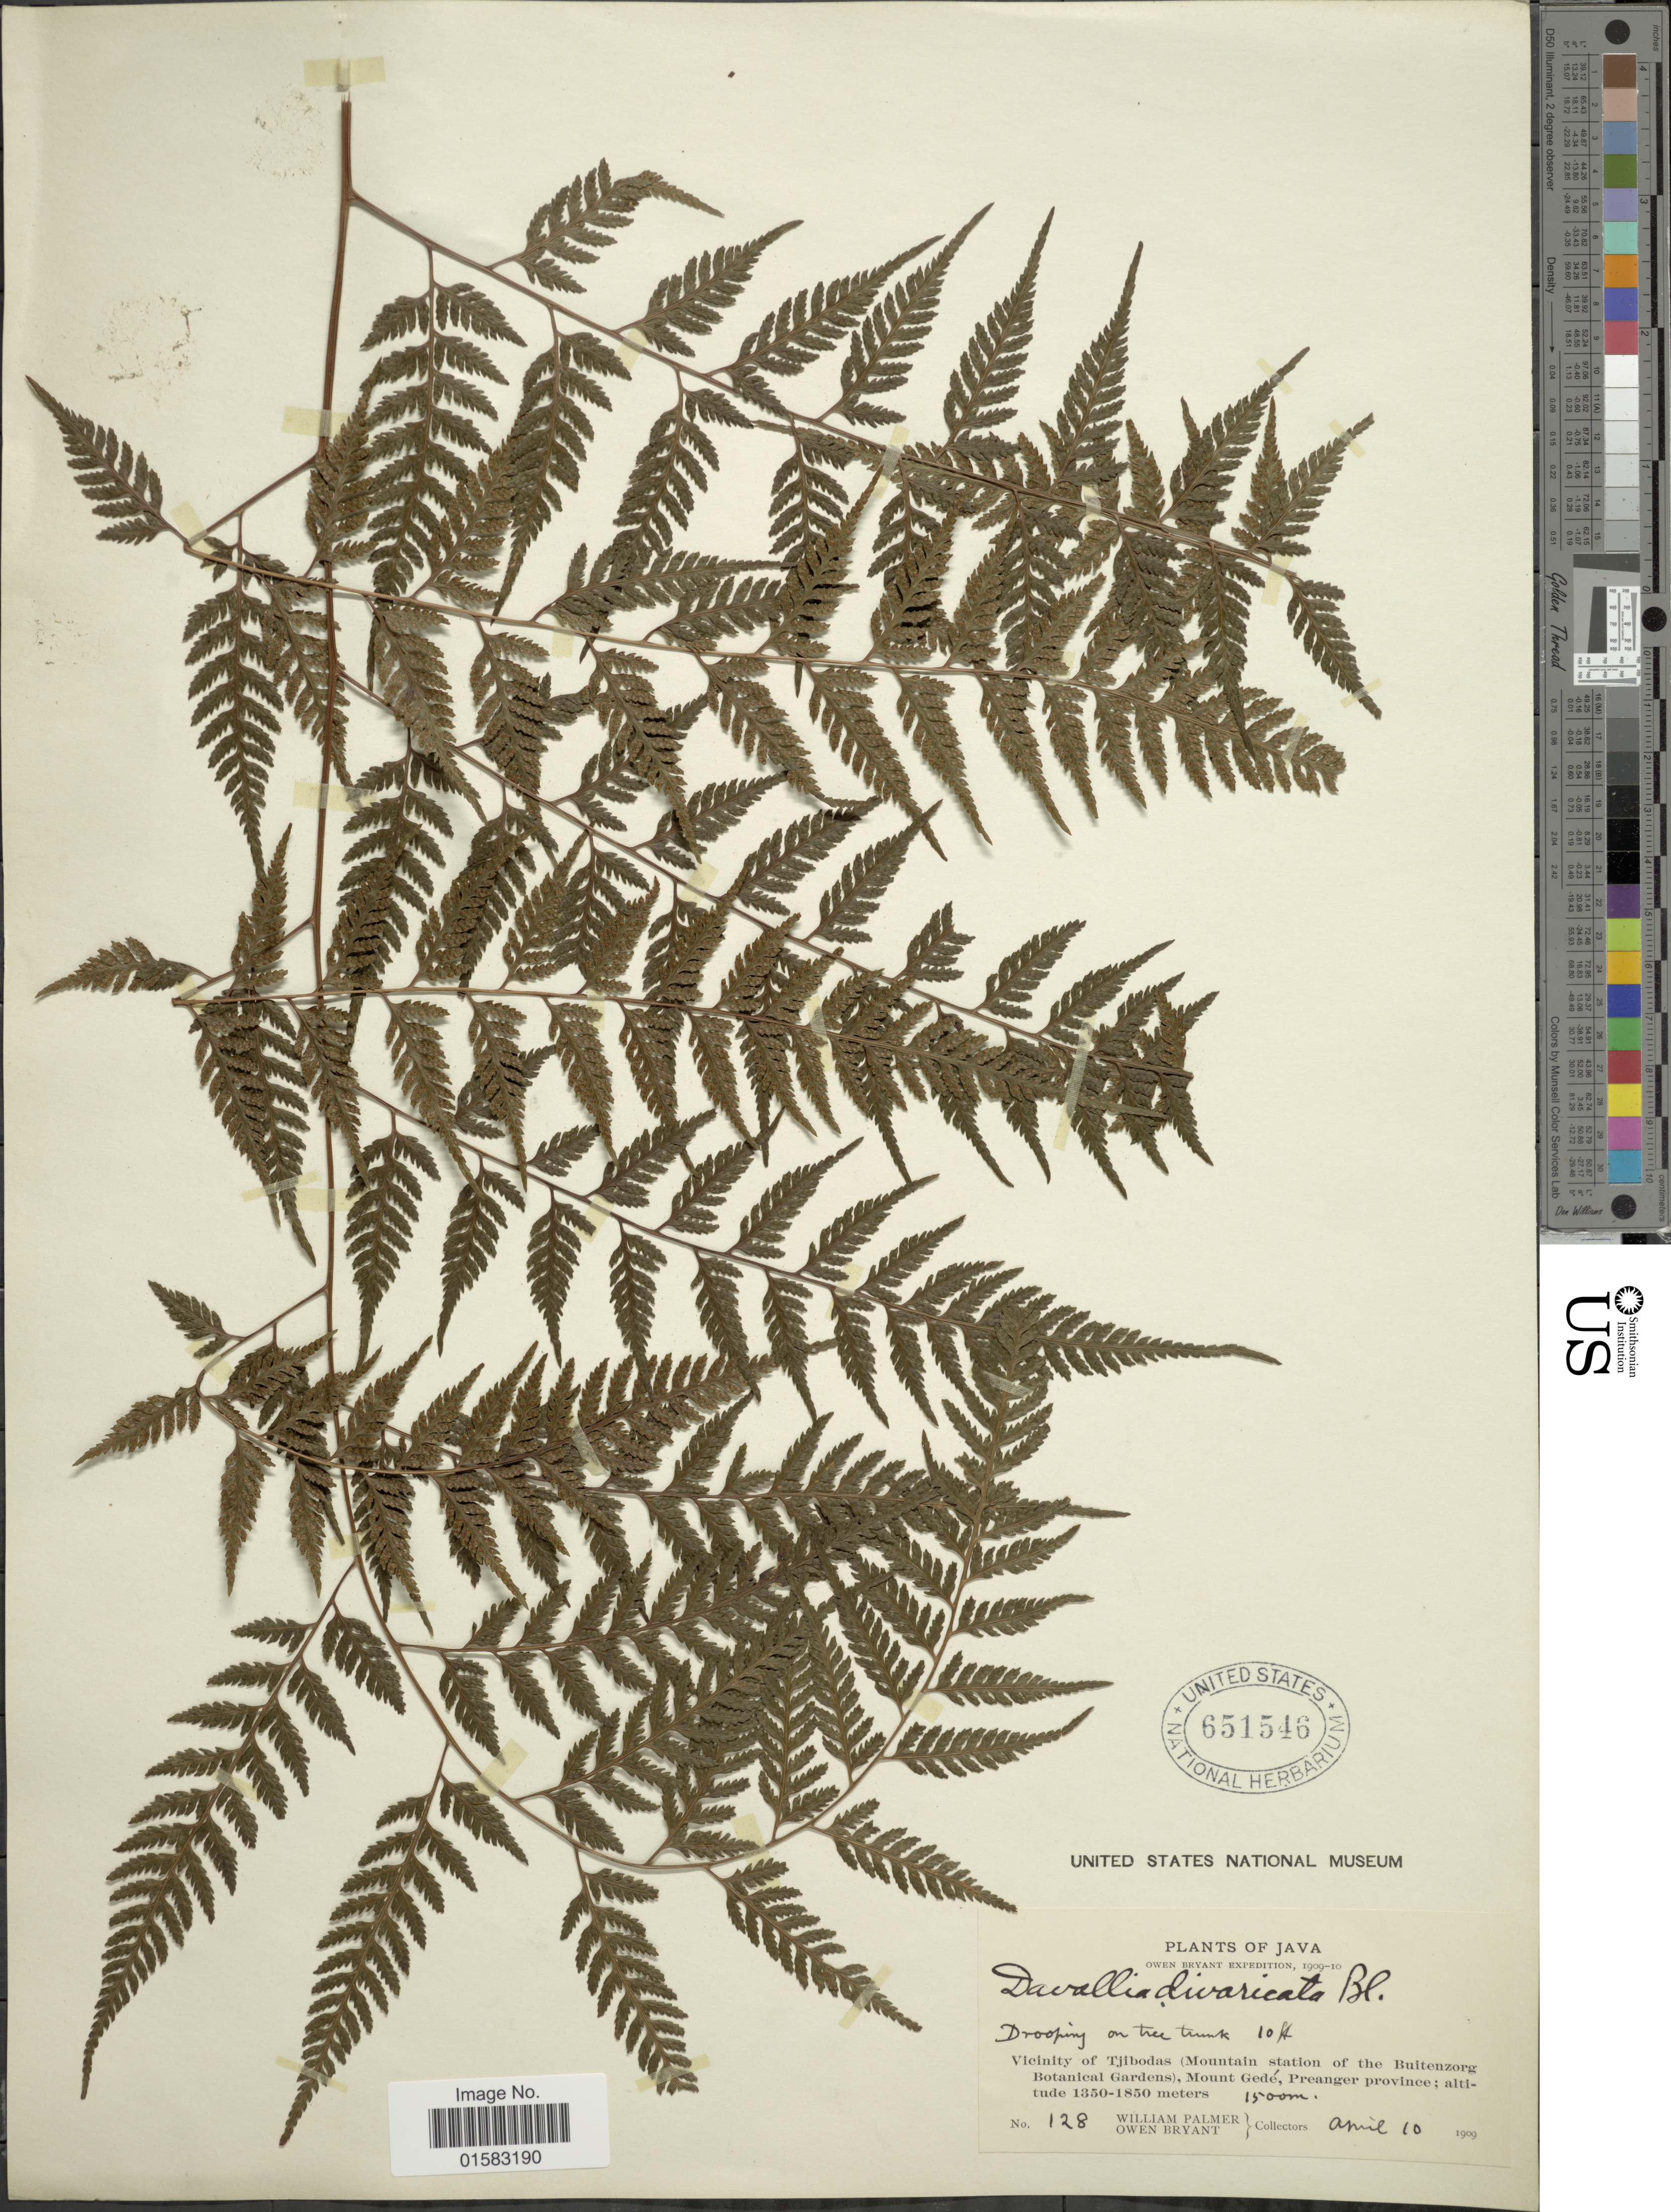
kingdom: Plantae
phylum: Tracheophyta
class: Polypodiopsida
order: Polypodiales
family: Davalliaceae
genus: Davallia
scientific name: Davallia divaricata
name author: Blume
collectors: W. Palmer & O. Bryant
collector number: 128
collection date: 1909-04-10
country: Indonesia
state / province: Java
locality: Vicinity of Tjibodas (Mountain Station of the Buitenzorg Botanical Gardens), Mount Gede, Preanger Province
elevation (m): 1500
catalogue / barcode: US 651546